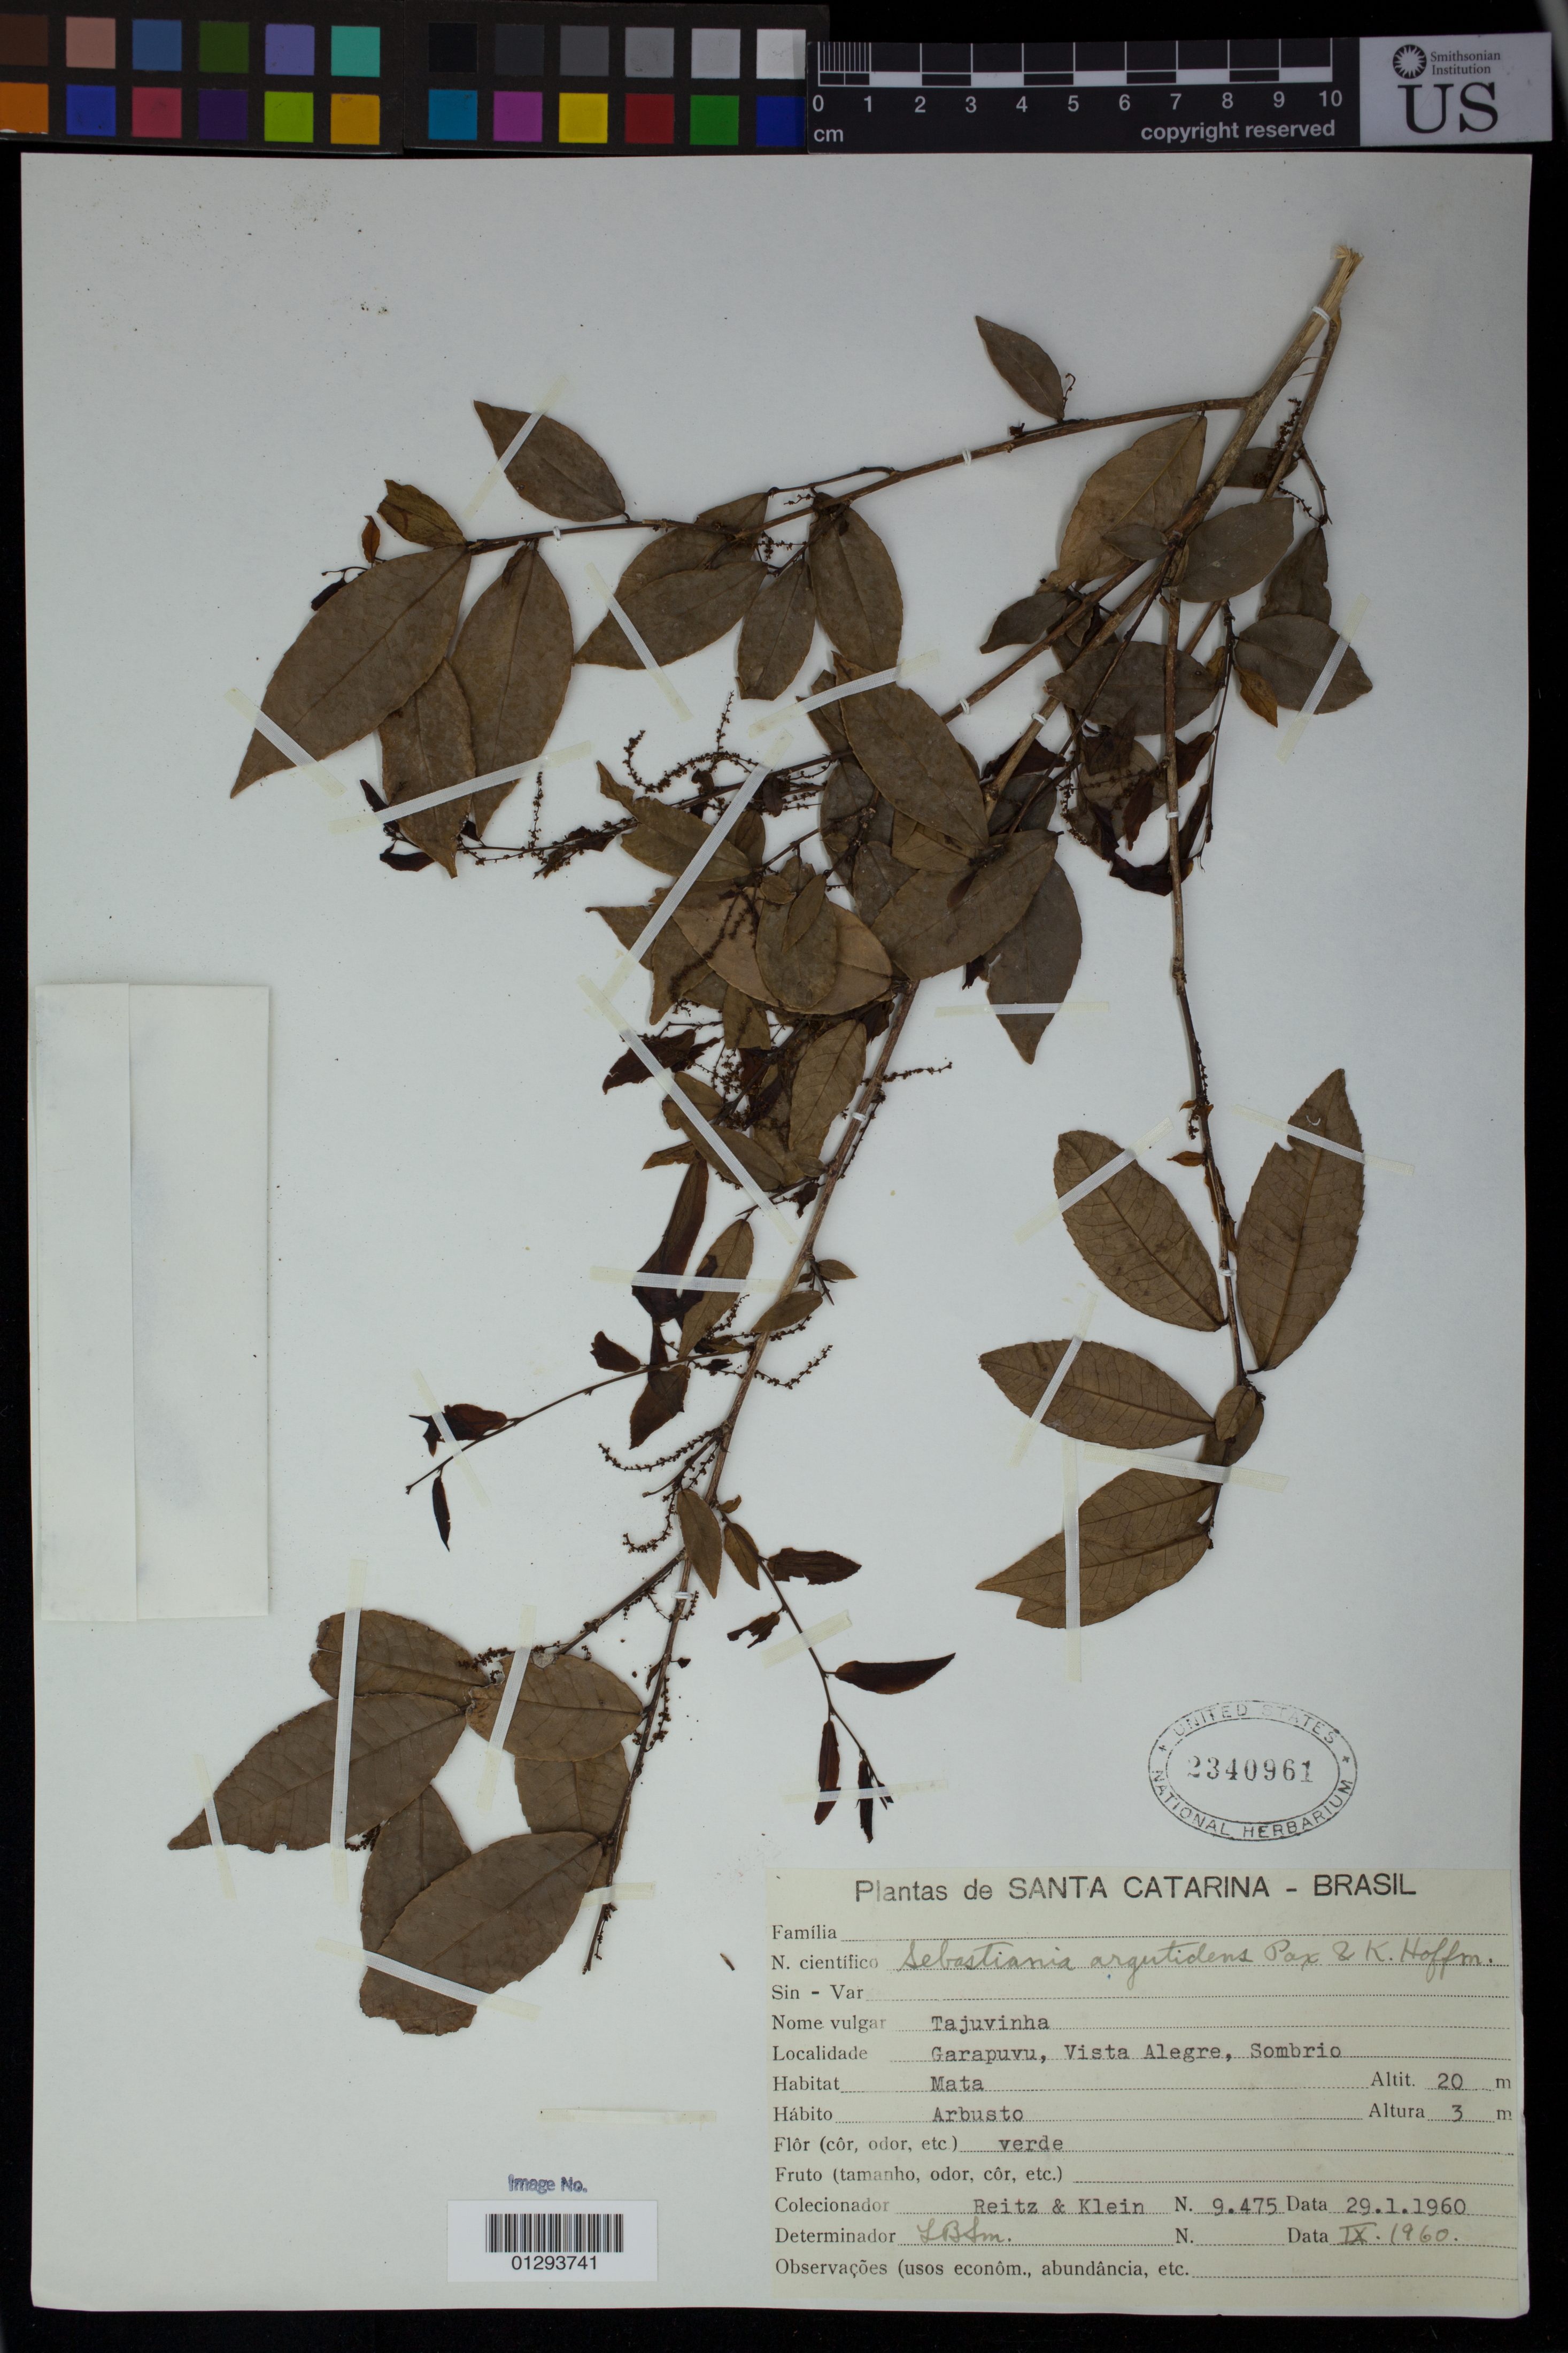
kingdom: Plantae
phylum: Tracheophyta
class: Magnoliopsida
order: Malpighiales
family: Euphorbiaceae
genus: Sebastiania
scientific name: Sebastiania argutidens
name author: Pax & K. Hoffm.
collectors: -- Reitz & Klein, --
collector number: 9475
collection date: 1960-01-29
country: Brazil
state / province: Santa Catarina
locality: Garapuvu, Vista Alegre, Sombrio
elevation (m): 20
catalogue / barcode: US 2340961